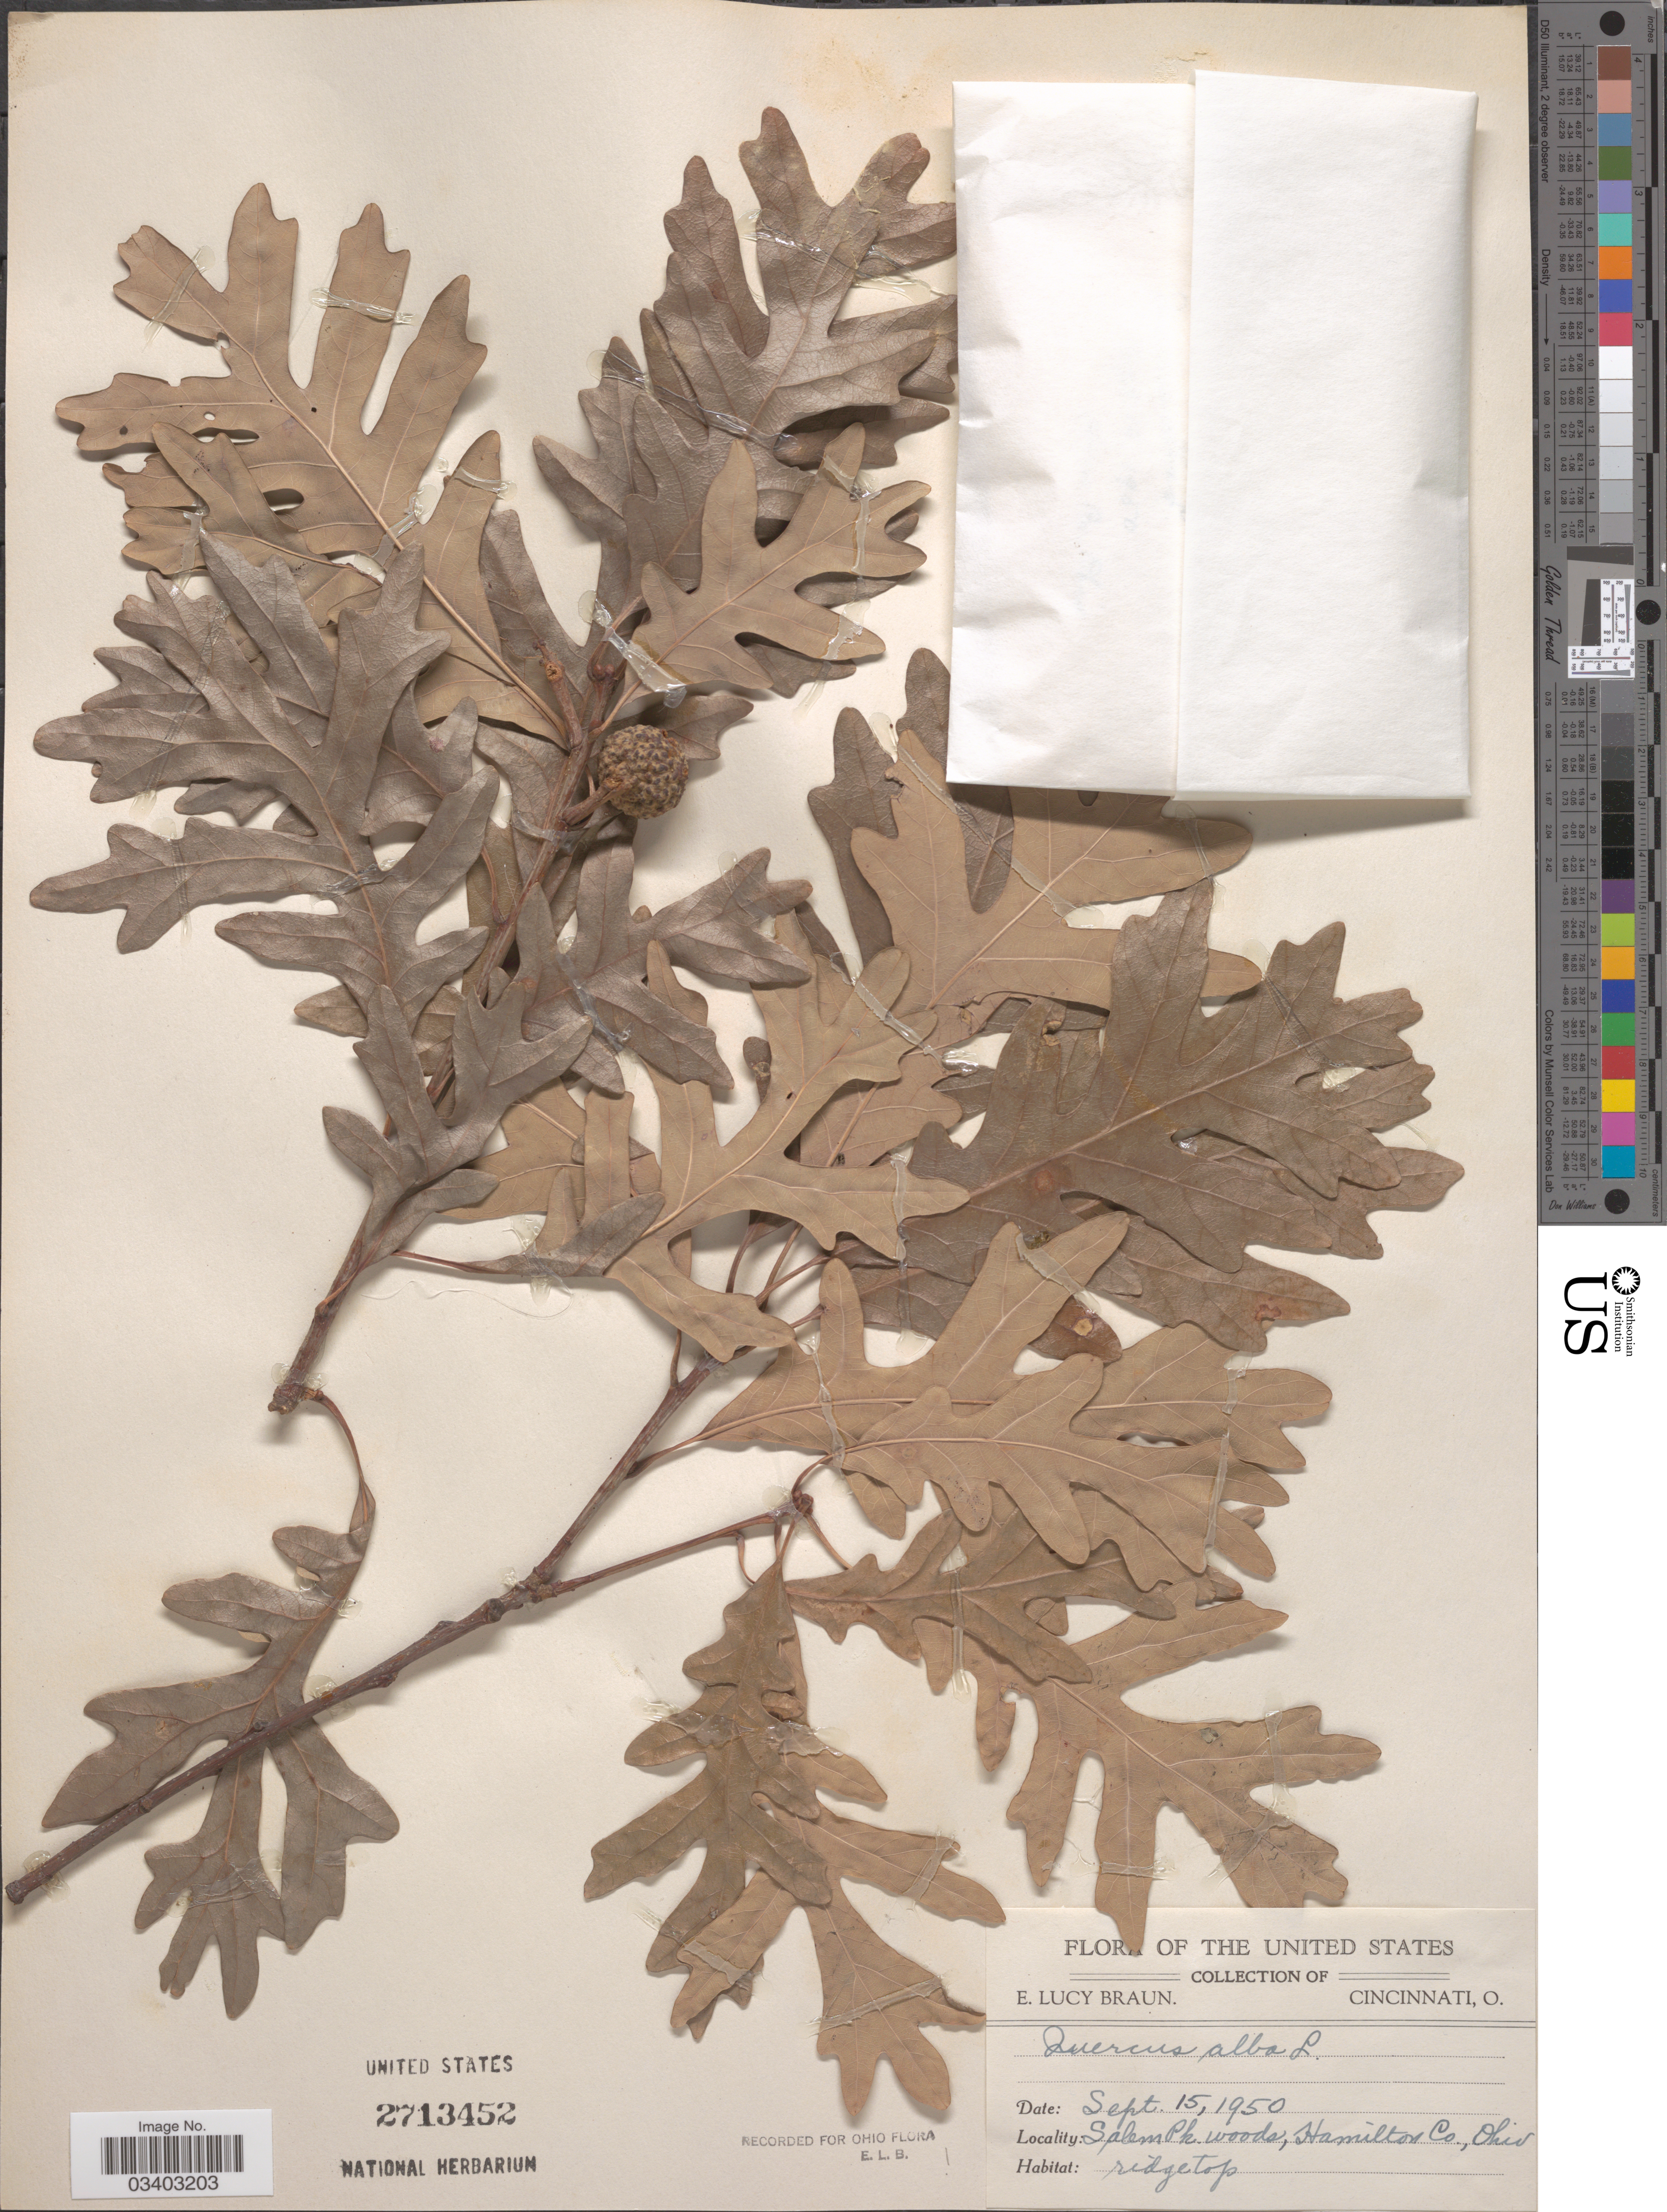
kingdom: Plantae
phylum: Tracheophyta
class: Magnoliopsida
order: Fagales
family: Fagaceae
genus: Quercus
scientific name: Quercus alba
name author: L.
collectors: E. L. Braun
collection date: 1950-09-15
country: United States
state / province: Ohio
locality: Salem Pk. woods, Hamilton Co. Ridgetop.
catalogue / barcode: US 2713452